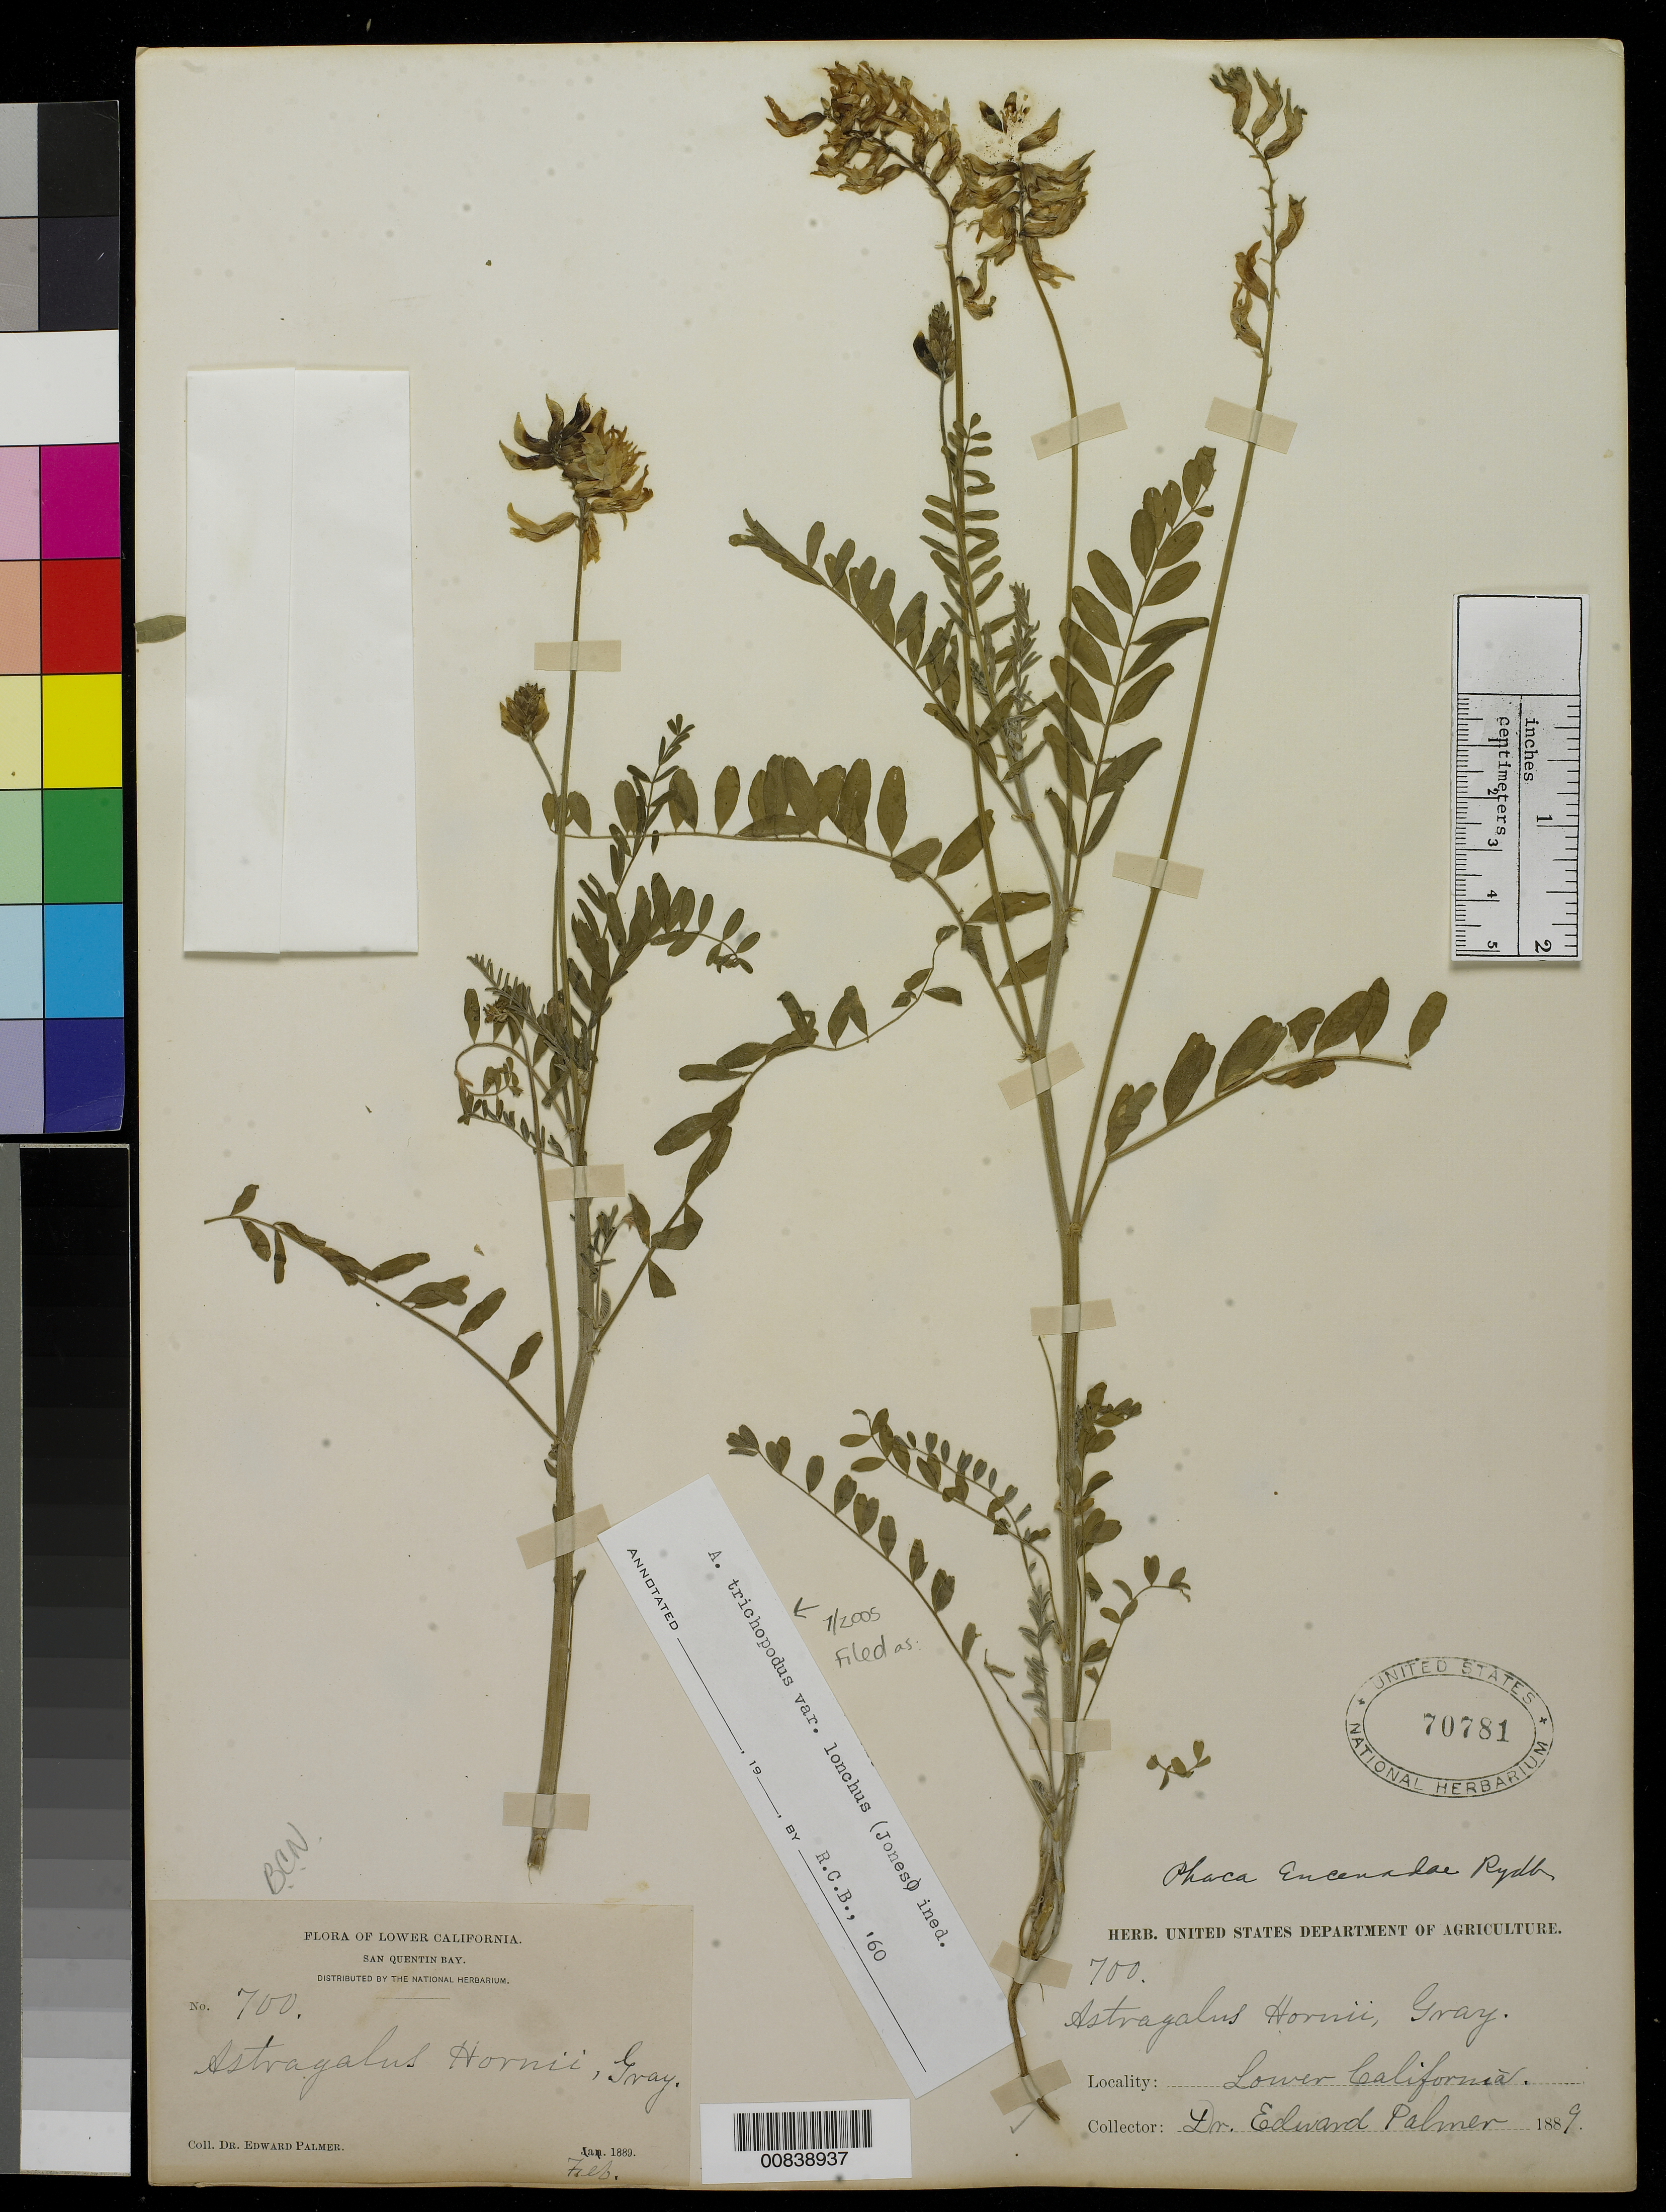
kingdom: Plantae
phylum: Tracheophyta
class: Magnoliopsida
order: Fabales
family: Fabaceae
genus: Astragalus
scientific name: Astragalus trichopodus var. lonchus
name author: (M.E. Jones) Barneby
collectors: E. Palmer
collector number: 700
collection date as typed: Feb 1889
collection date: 1889-02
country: Mexico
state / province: Baja California Norte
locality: San Quentin Bay, Baja California.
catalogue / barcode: US 70781